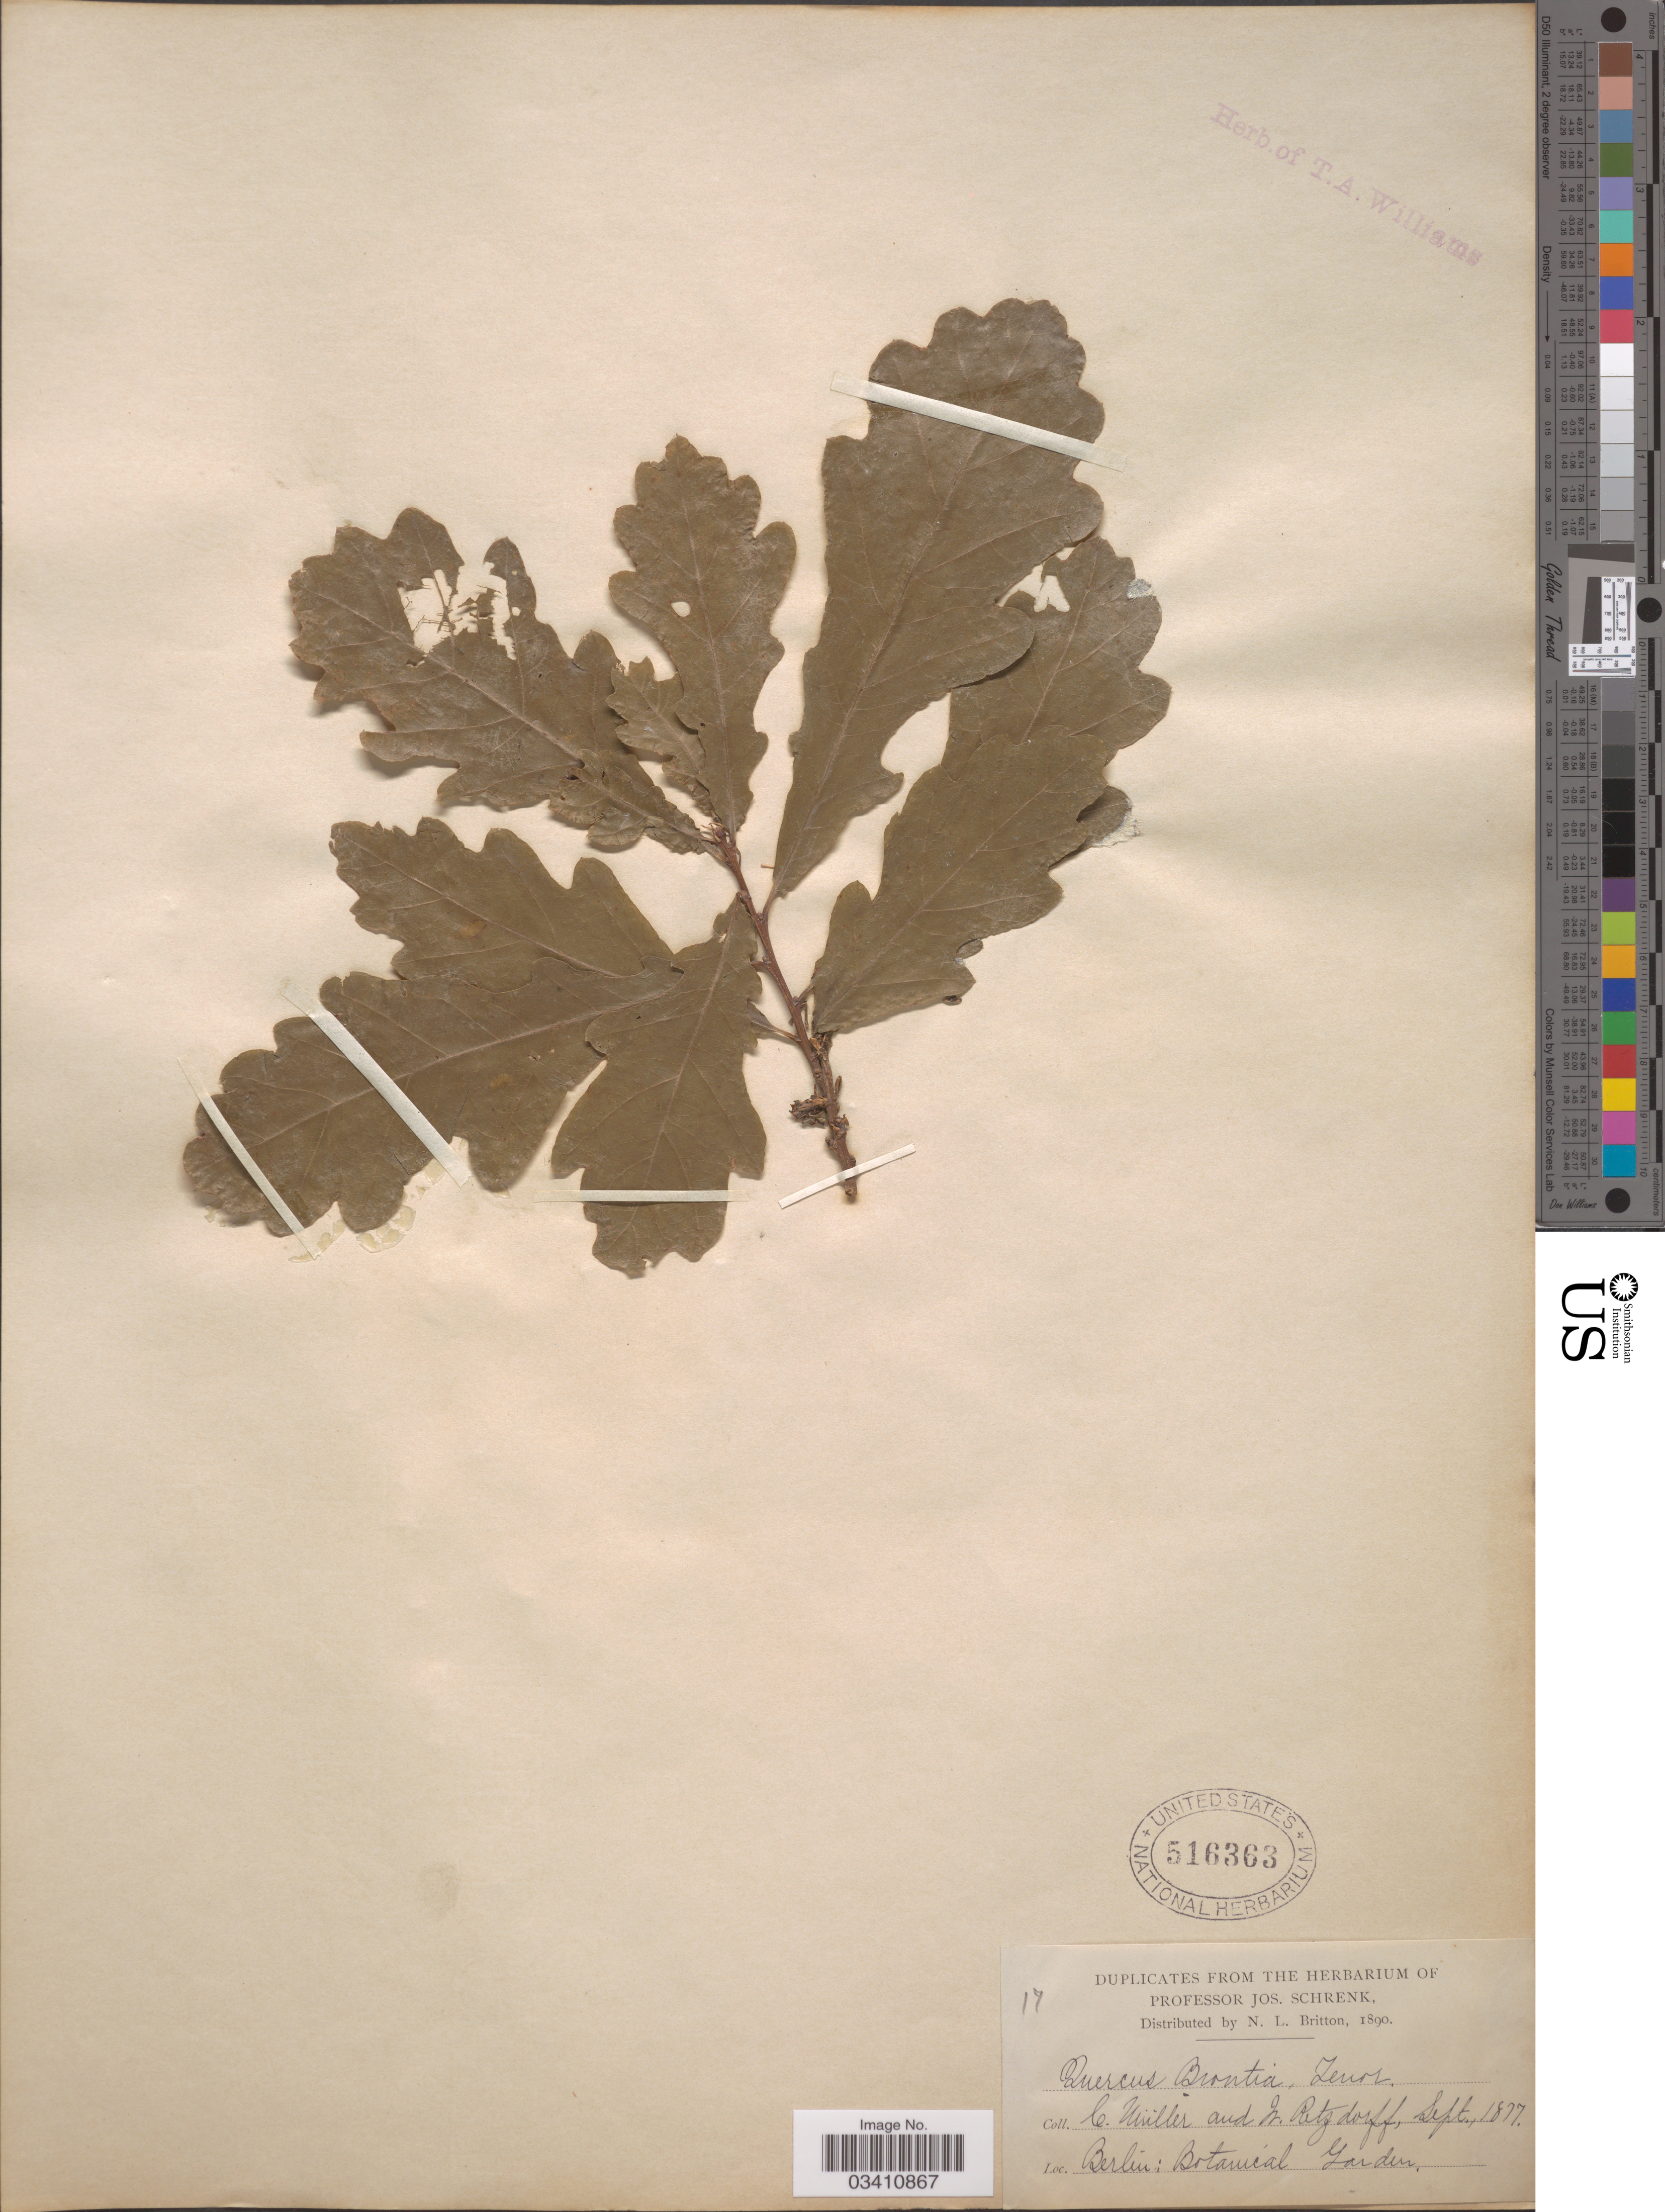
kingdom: Plantae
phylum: Tracheophyta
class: Magnoliopsida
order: Fagales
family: Fagaceae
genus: Quercus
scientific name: Quercus brontia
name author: Jenne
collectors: C. Müller & W. Retzdorff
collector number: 17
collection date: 1877-09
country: Germany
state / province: Berlin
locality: Botanical Garden.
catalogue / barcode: US 516363